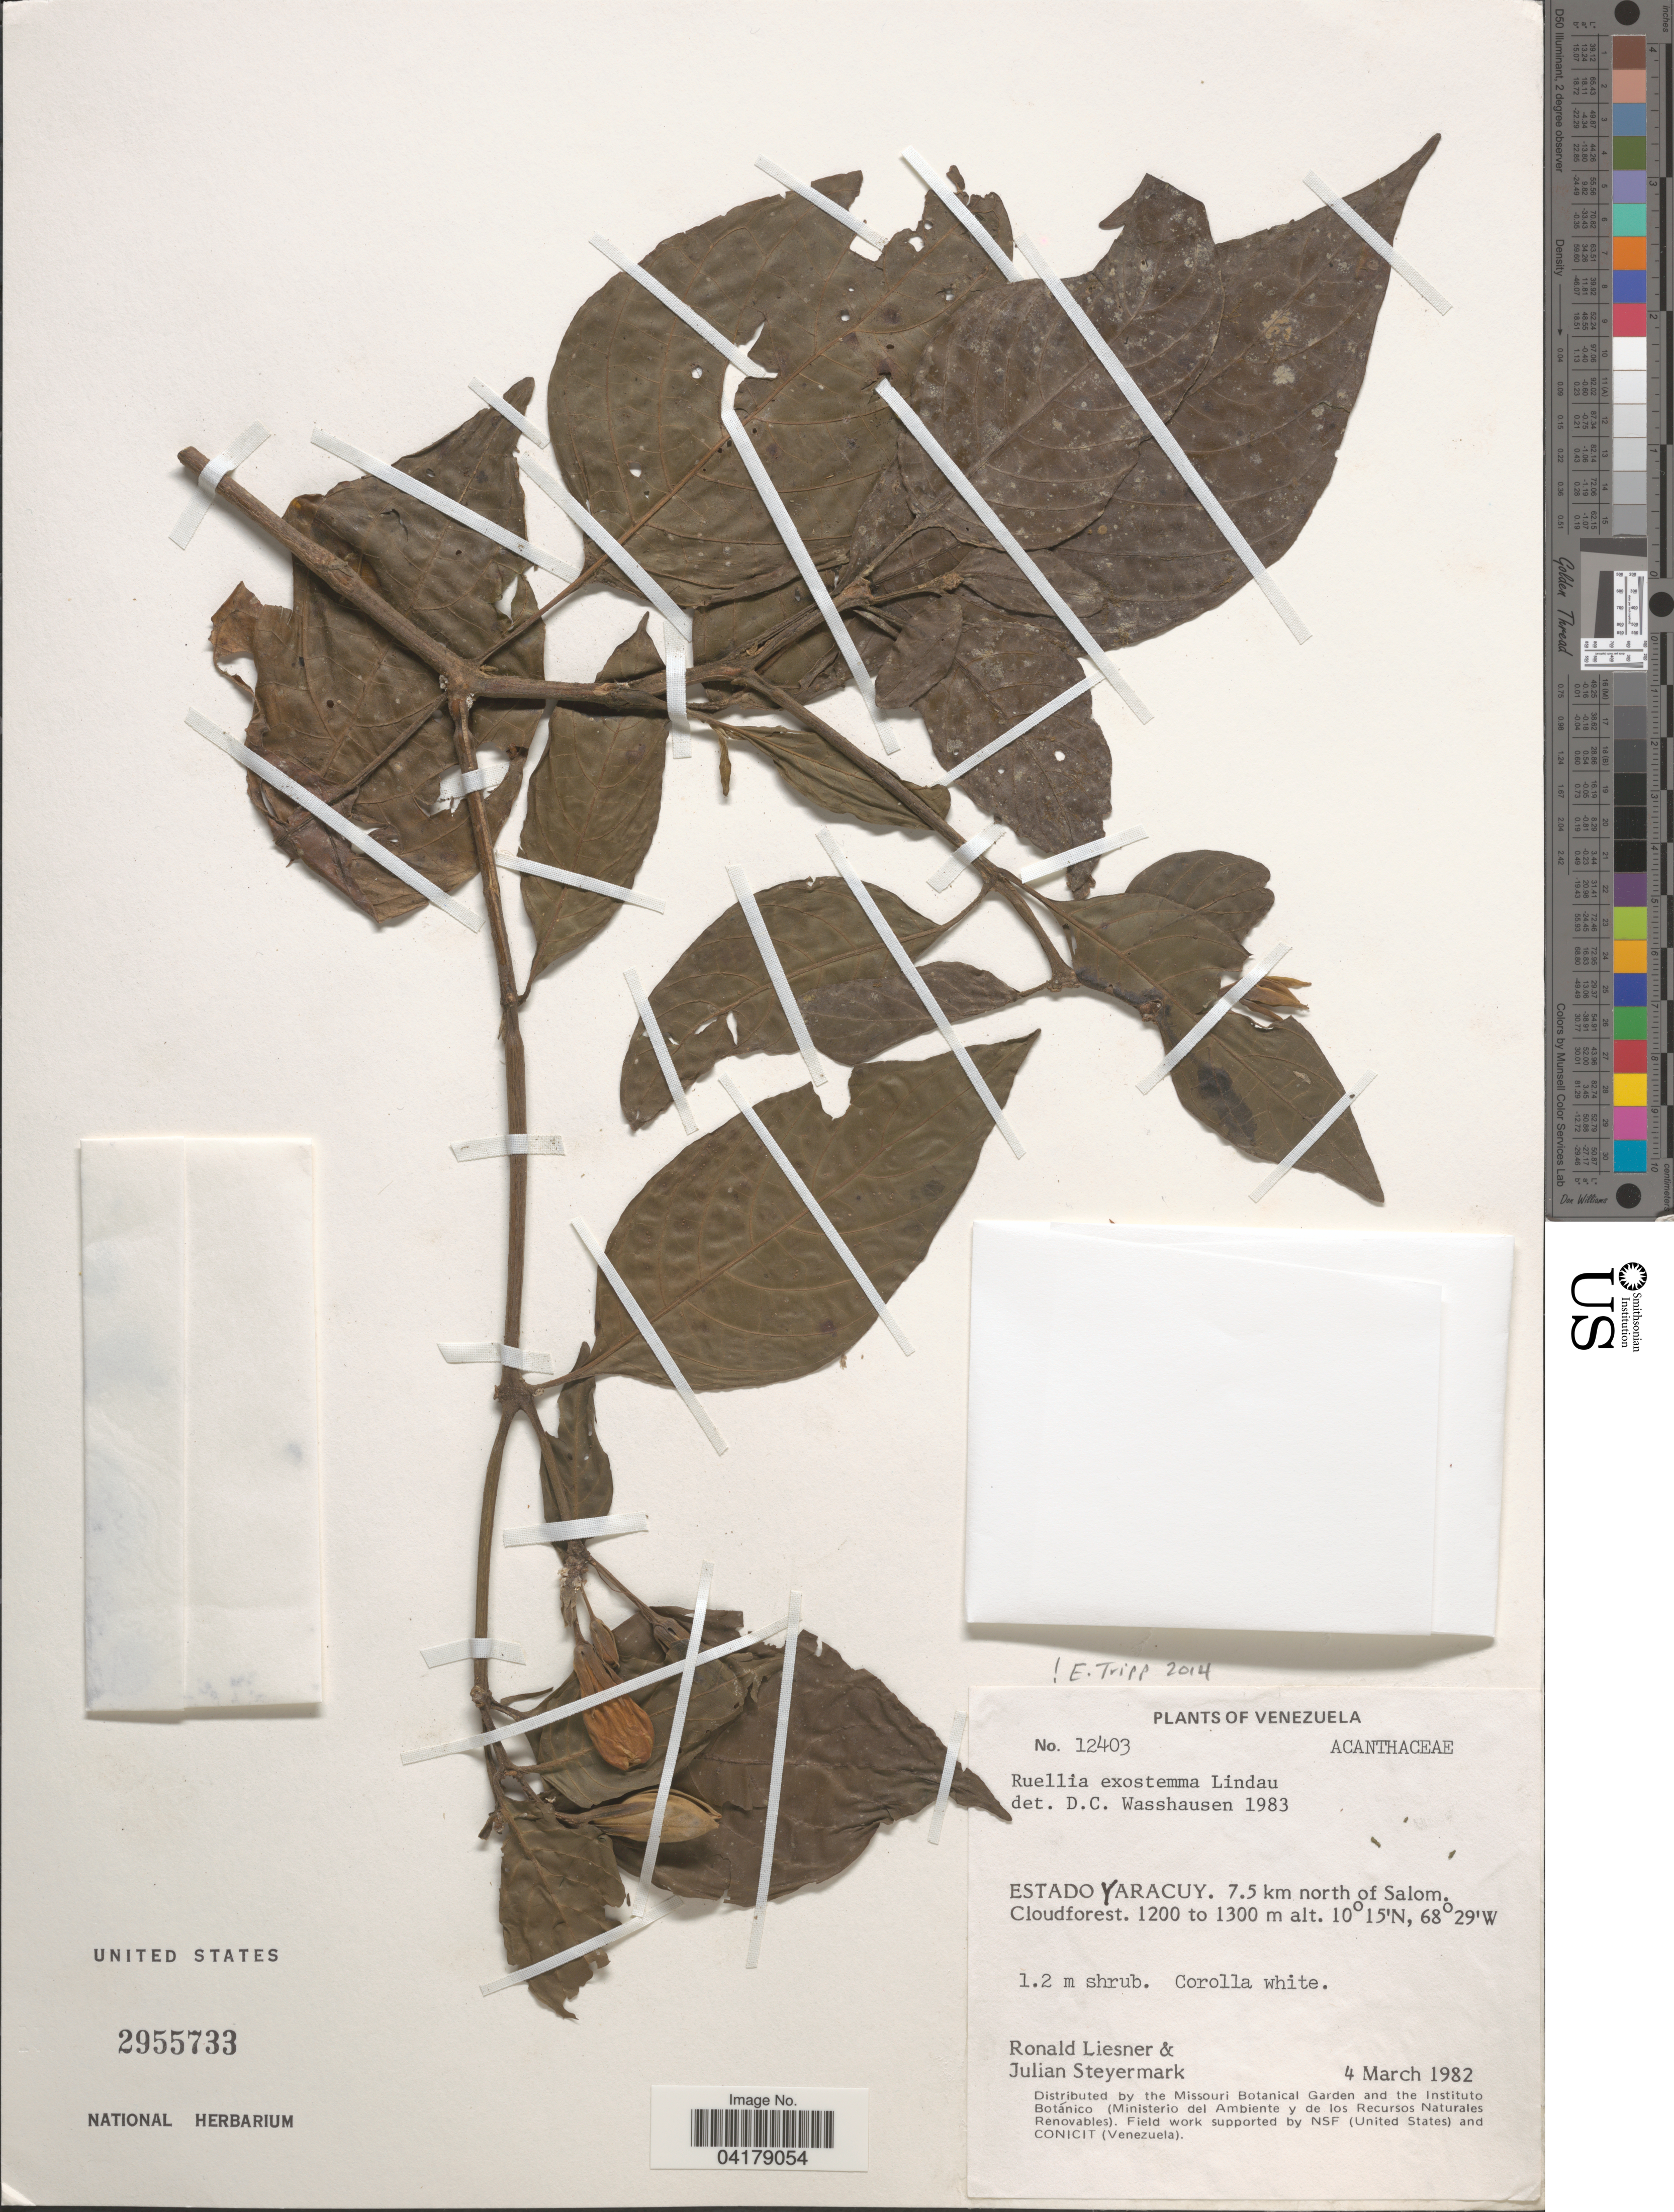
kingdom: Plantae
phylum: Tracheophyta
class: Magnoliopsida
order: Lamiales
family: Acanthaceae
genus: Ruellia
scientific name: Ruellia exostemma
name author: Lindau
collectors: R. L. Liesner & J. Steyermark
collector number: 12403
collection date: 1982-03-04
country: Venezuela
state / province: Yaracuy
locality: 7.5 km north of Salom.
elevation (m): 1200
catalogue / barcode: US 2955733